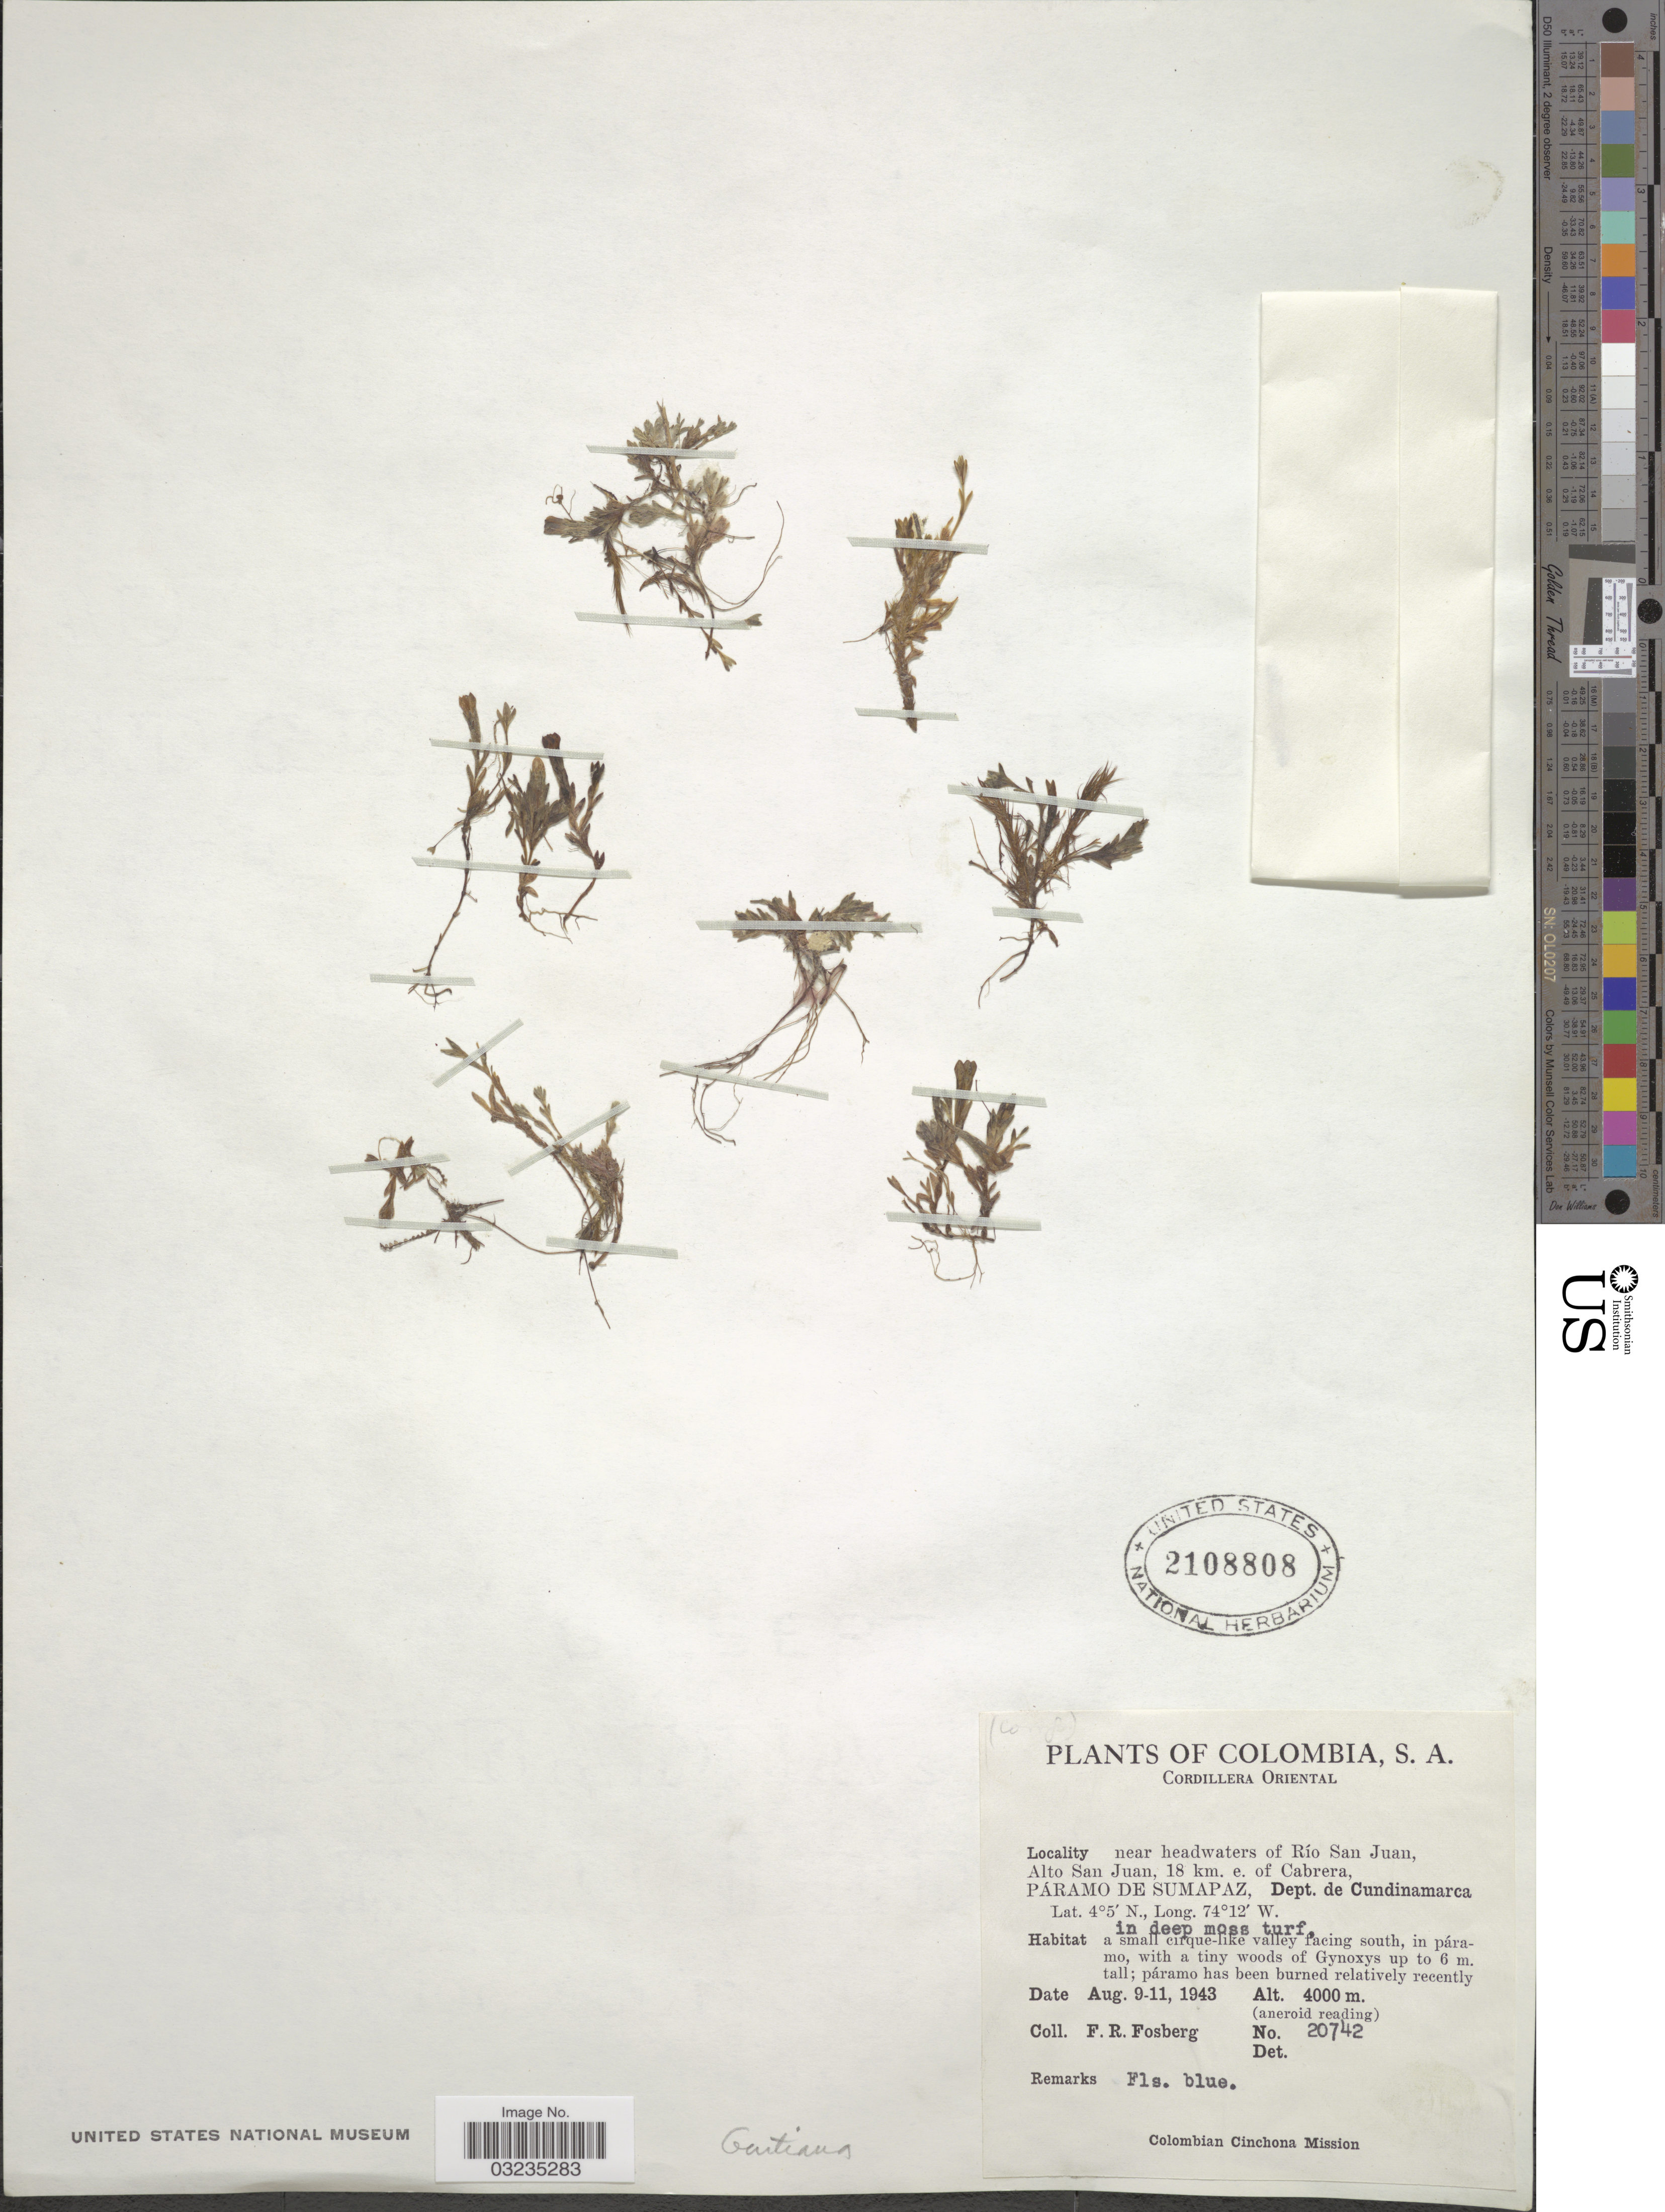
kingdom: Plantae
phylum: Tracheophyta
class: Magnoliopsida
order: Gentianales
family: Gentianaceae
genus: Gentiana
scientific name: Gentiana sedifolia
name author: Kunth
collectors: F. R. Fosberg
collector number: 20742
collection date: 1943-08-09/1943-08-11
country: Colombia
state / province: Cundinamarca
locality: Cordillera Oriental. Near headwaters of Río San Juan, Alto San Juan, 18 km. e. of Cabrera, Páramo de Sumapaz, Dept. de Cundinamarca.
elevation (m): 4000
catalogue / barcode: US 2108808